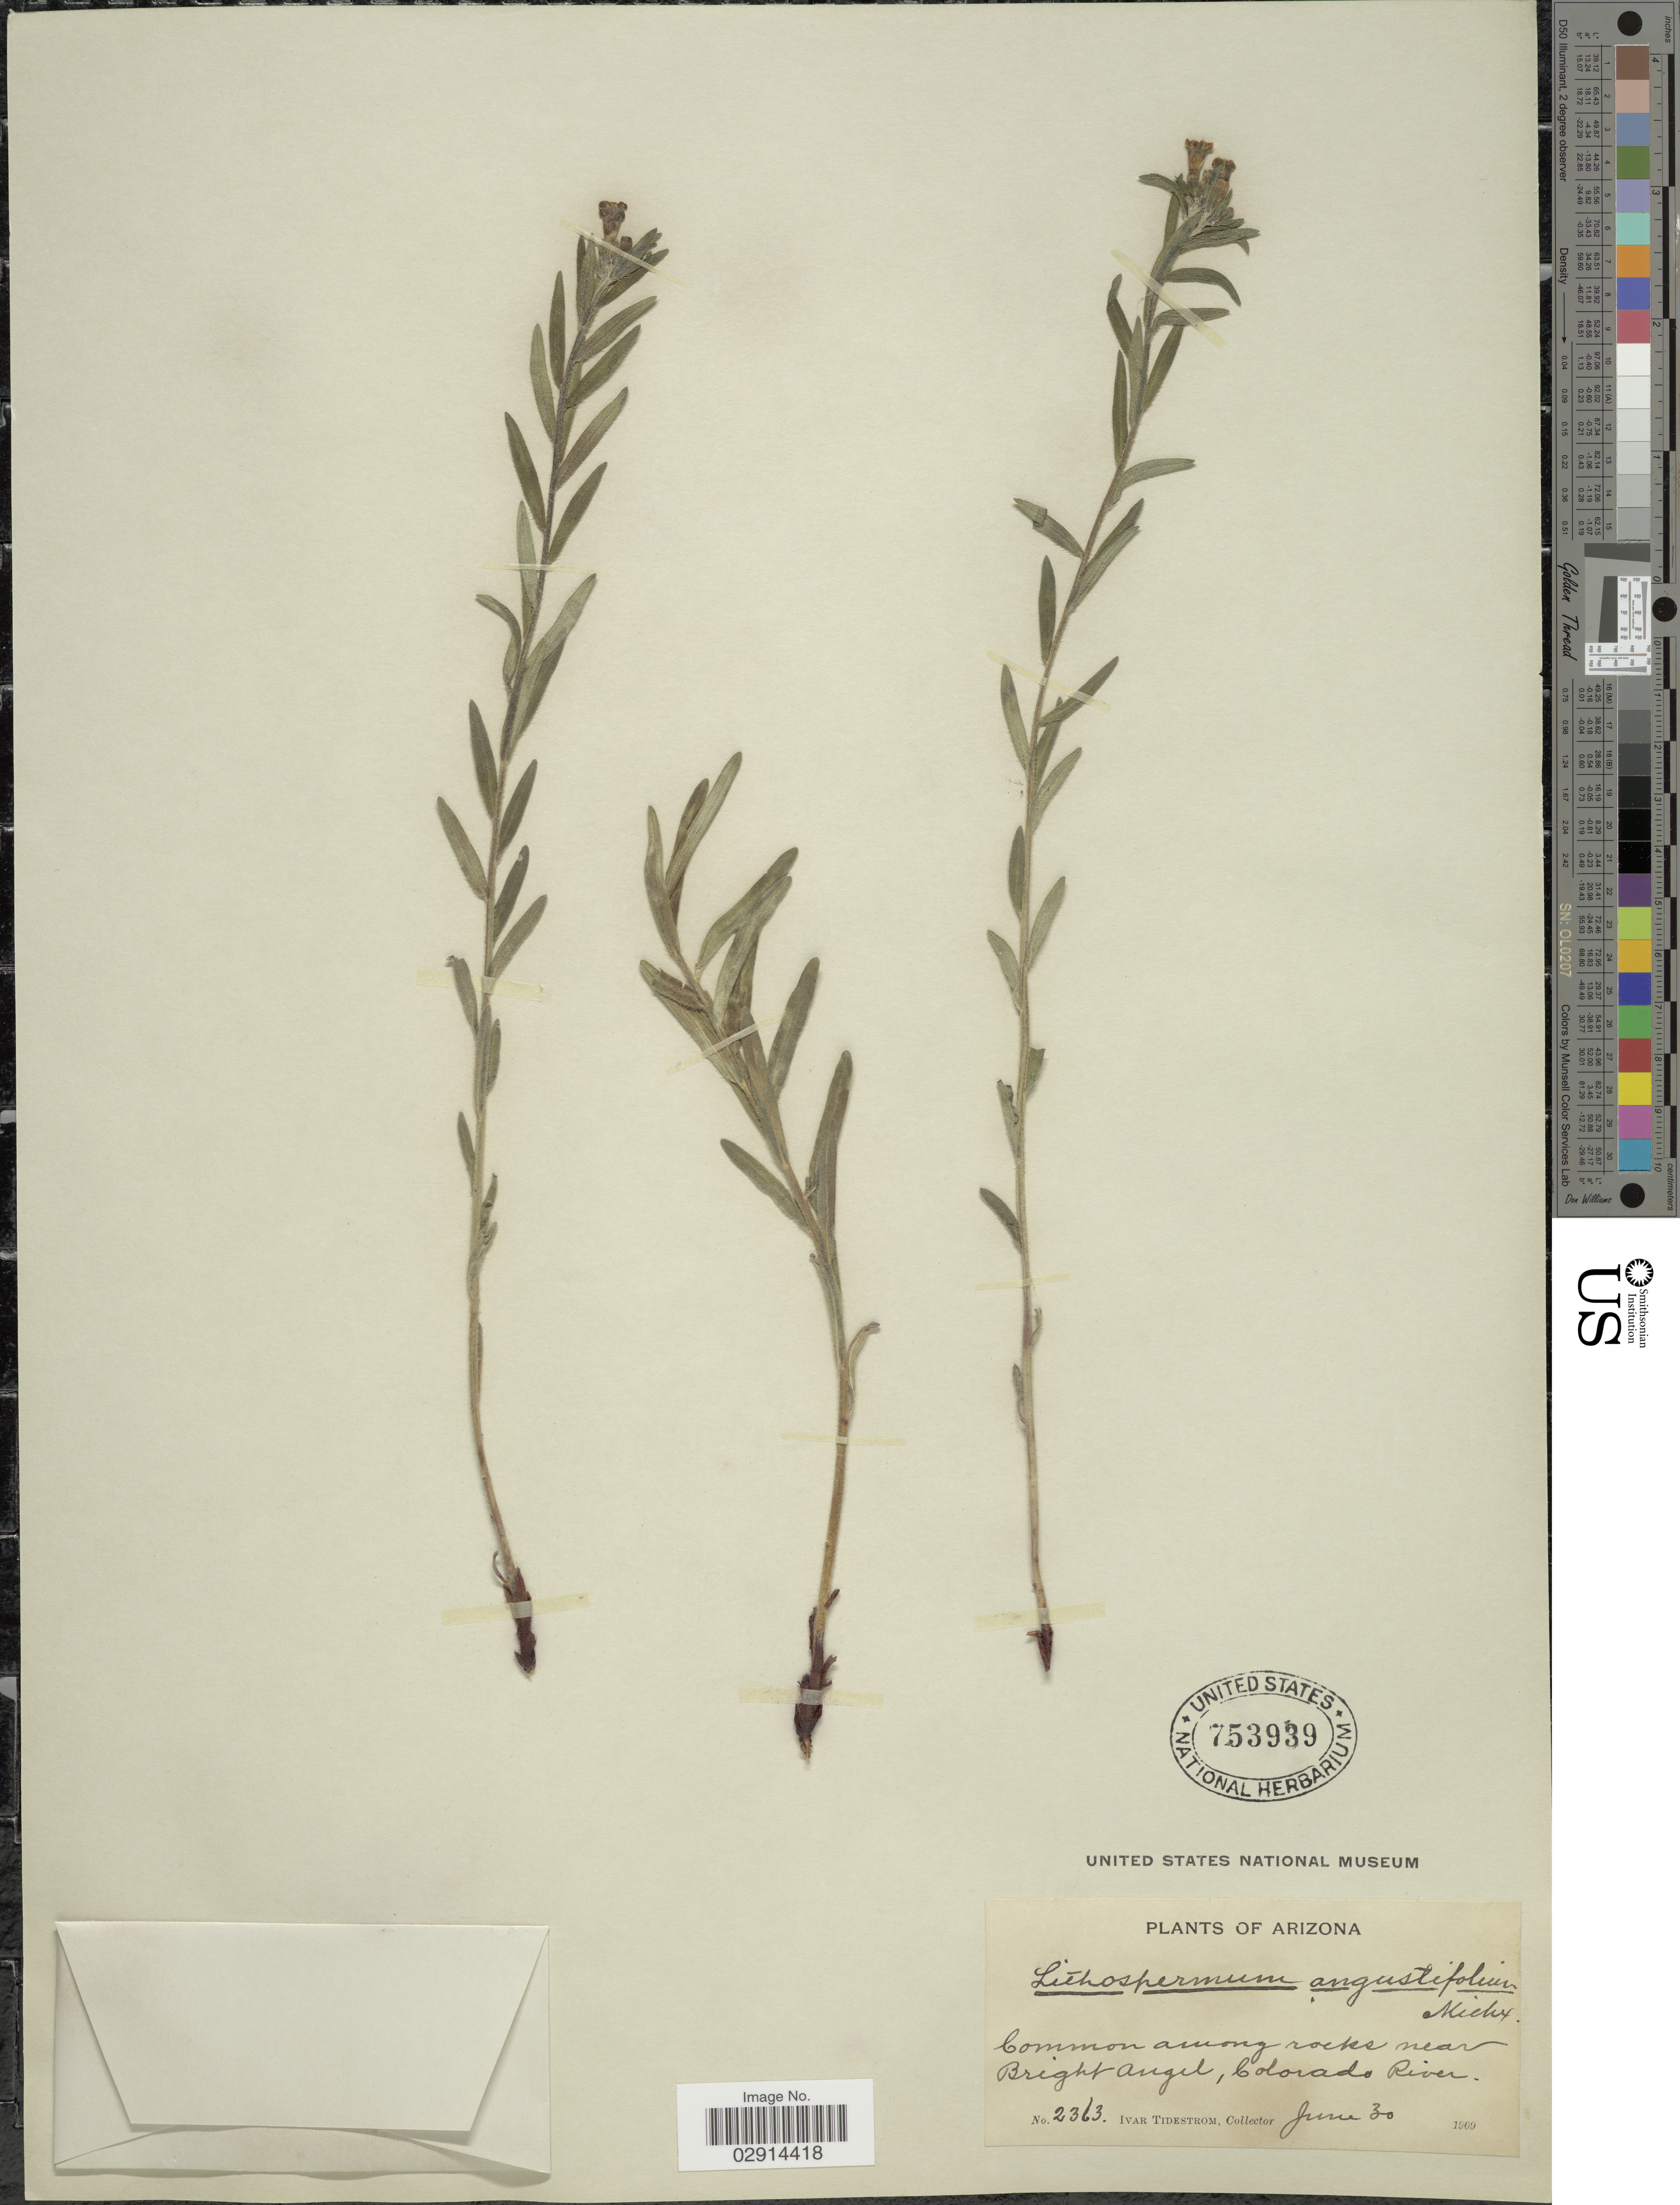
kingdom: Plantae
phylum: Tracheophyta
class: Magnoliopsida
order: Boraginales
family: Boraginaceae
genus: Lithospermum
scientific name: Lithospermum multiflorum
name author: Torr. ex A. Gray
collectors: I. F. Tidestrom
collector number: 2363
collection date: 1909-06-30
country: United States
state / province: Arizona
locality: Near Bright Angel, Colorado River.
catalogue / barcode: US 753939